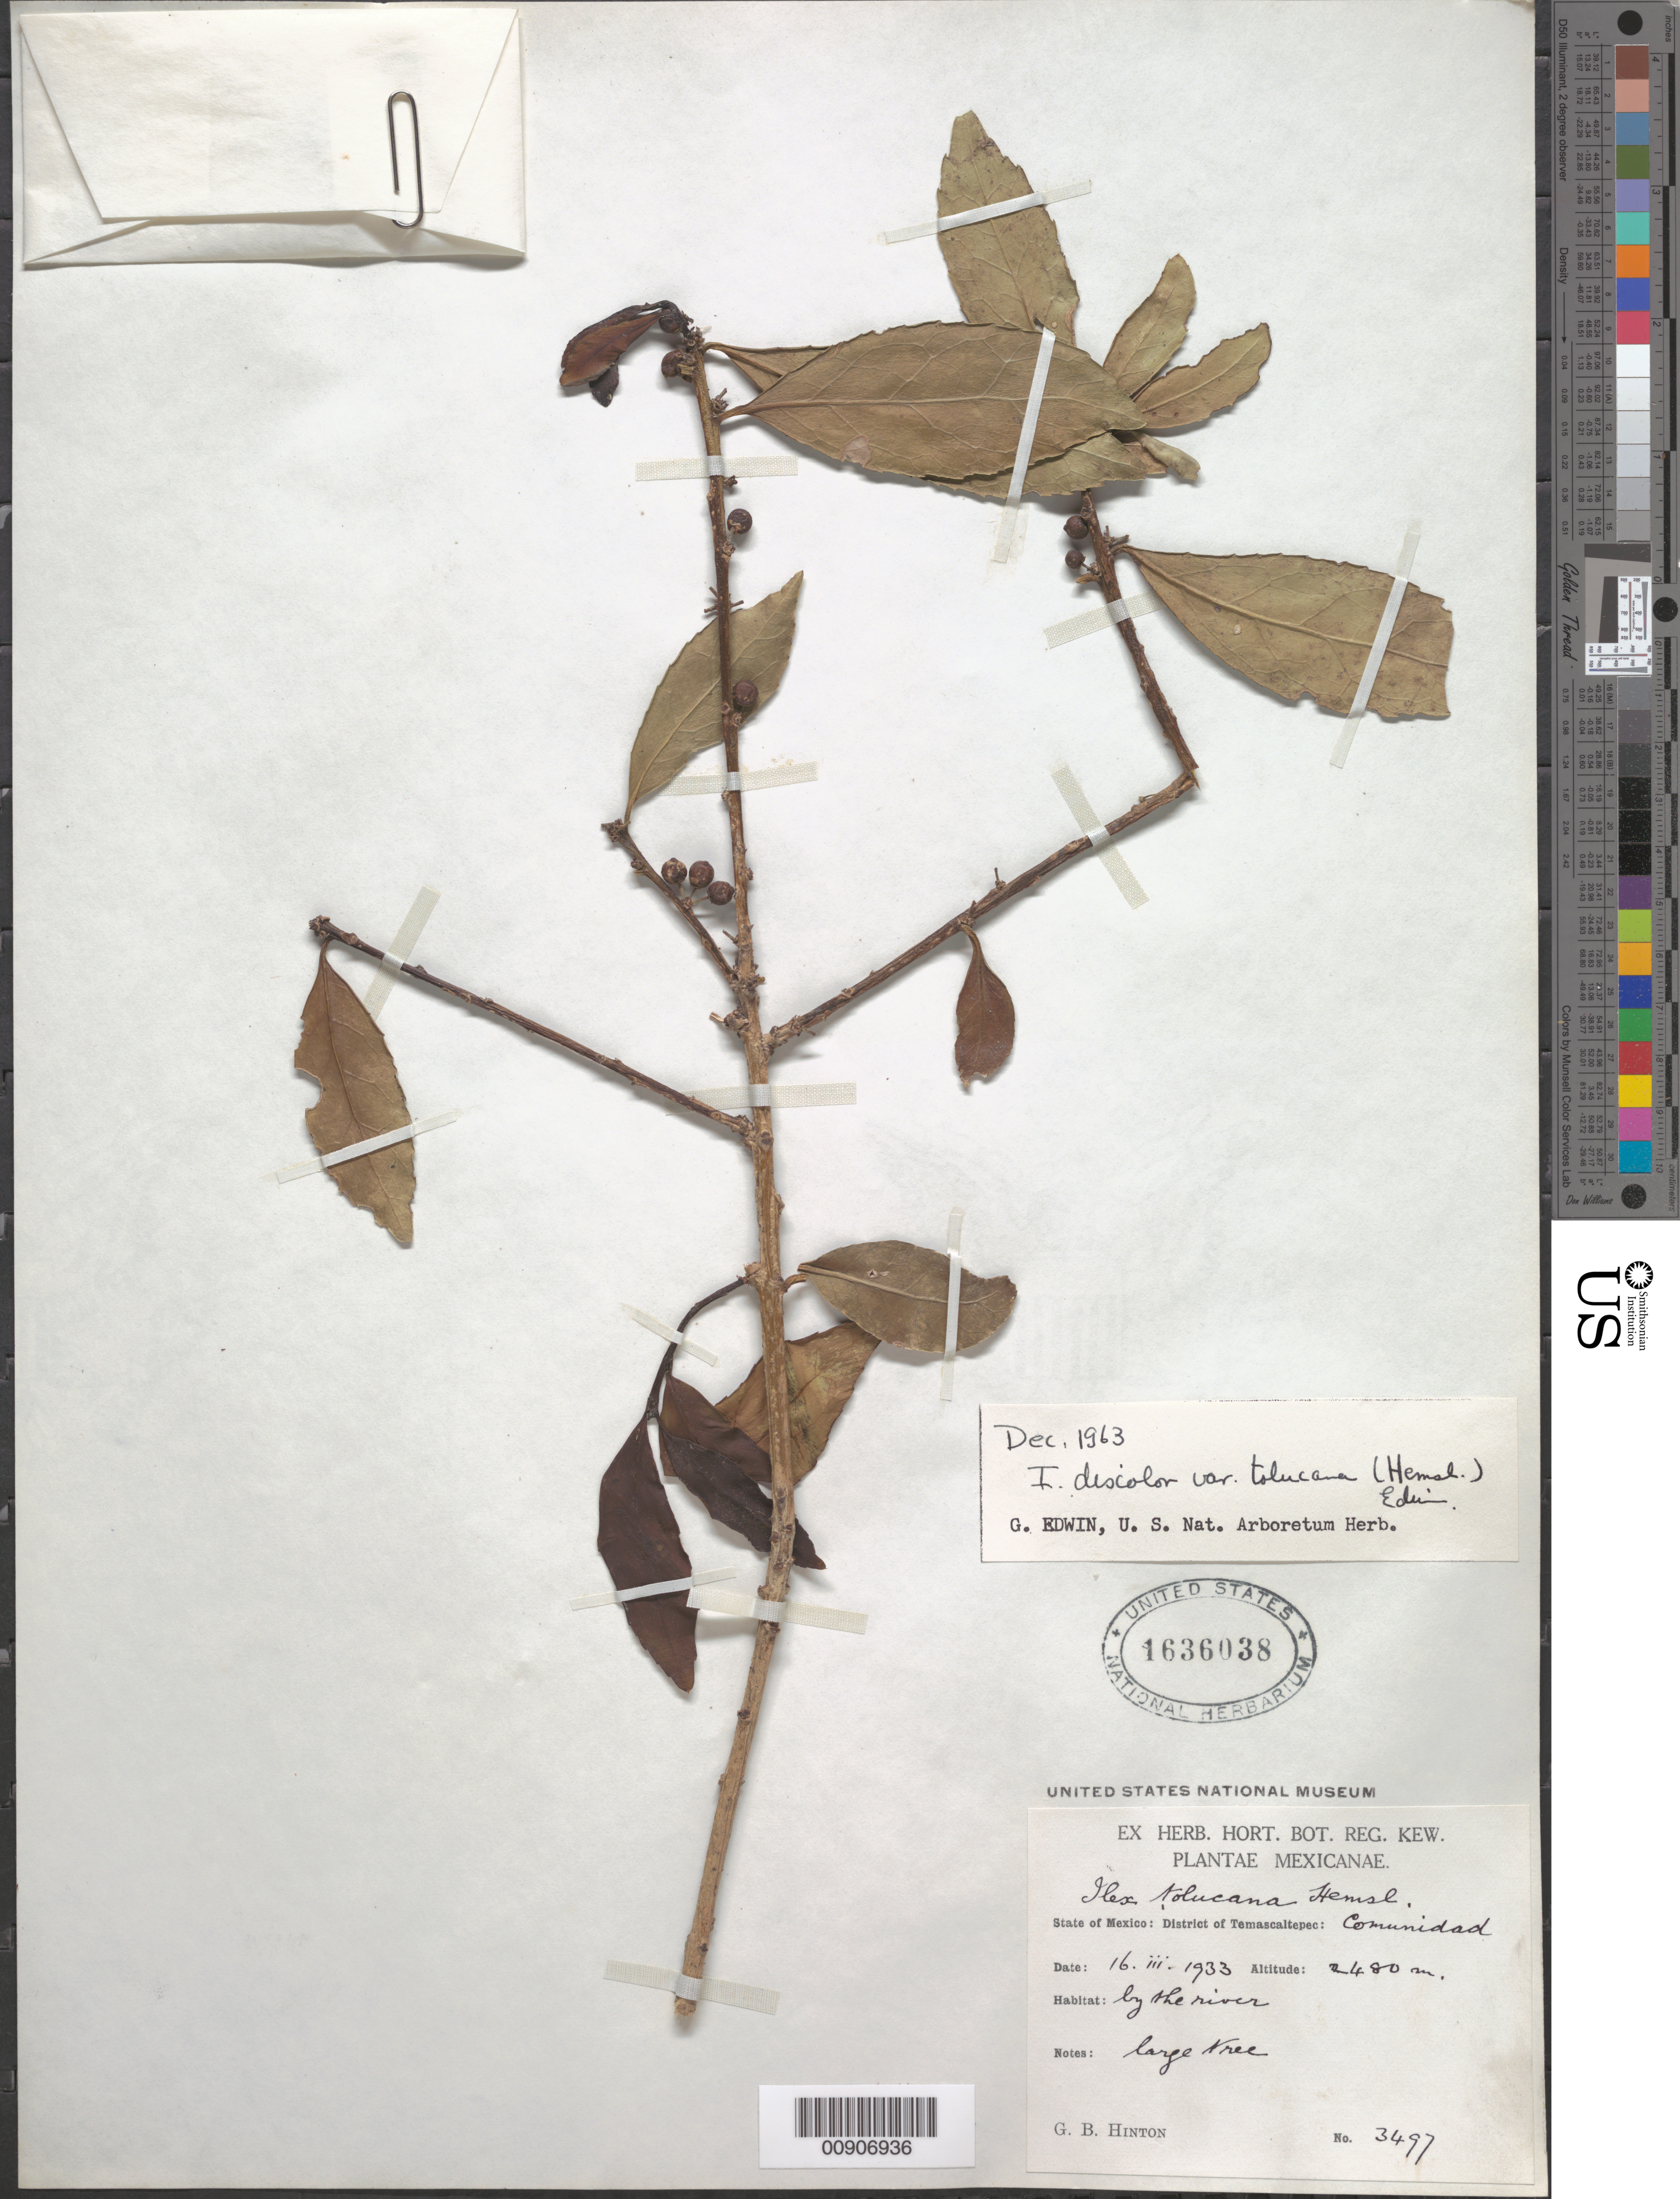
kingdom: Plantae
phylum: Tracheophyta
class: Magnoliopsida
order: Aquifoliales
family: Aquifoliaceae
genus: Ilex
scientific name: Ilex discolor var. tolucana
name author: (Hemsl.) Edwin ex J. Linares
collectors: G. B. Hinton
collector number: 3497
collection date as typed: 16 Mar 1933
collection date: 1933-03-16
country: Mexico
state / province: México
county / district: Temascaltepec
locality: State of México: District of Temascaltepec: Comunidad.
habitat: By the river.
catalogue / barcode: US 1636038